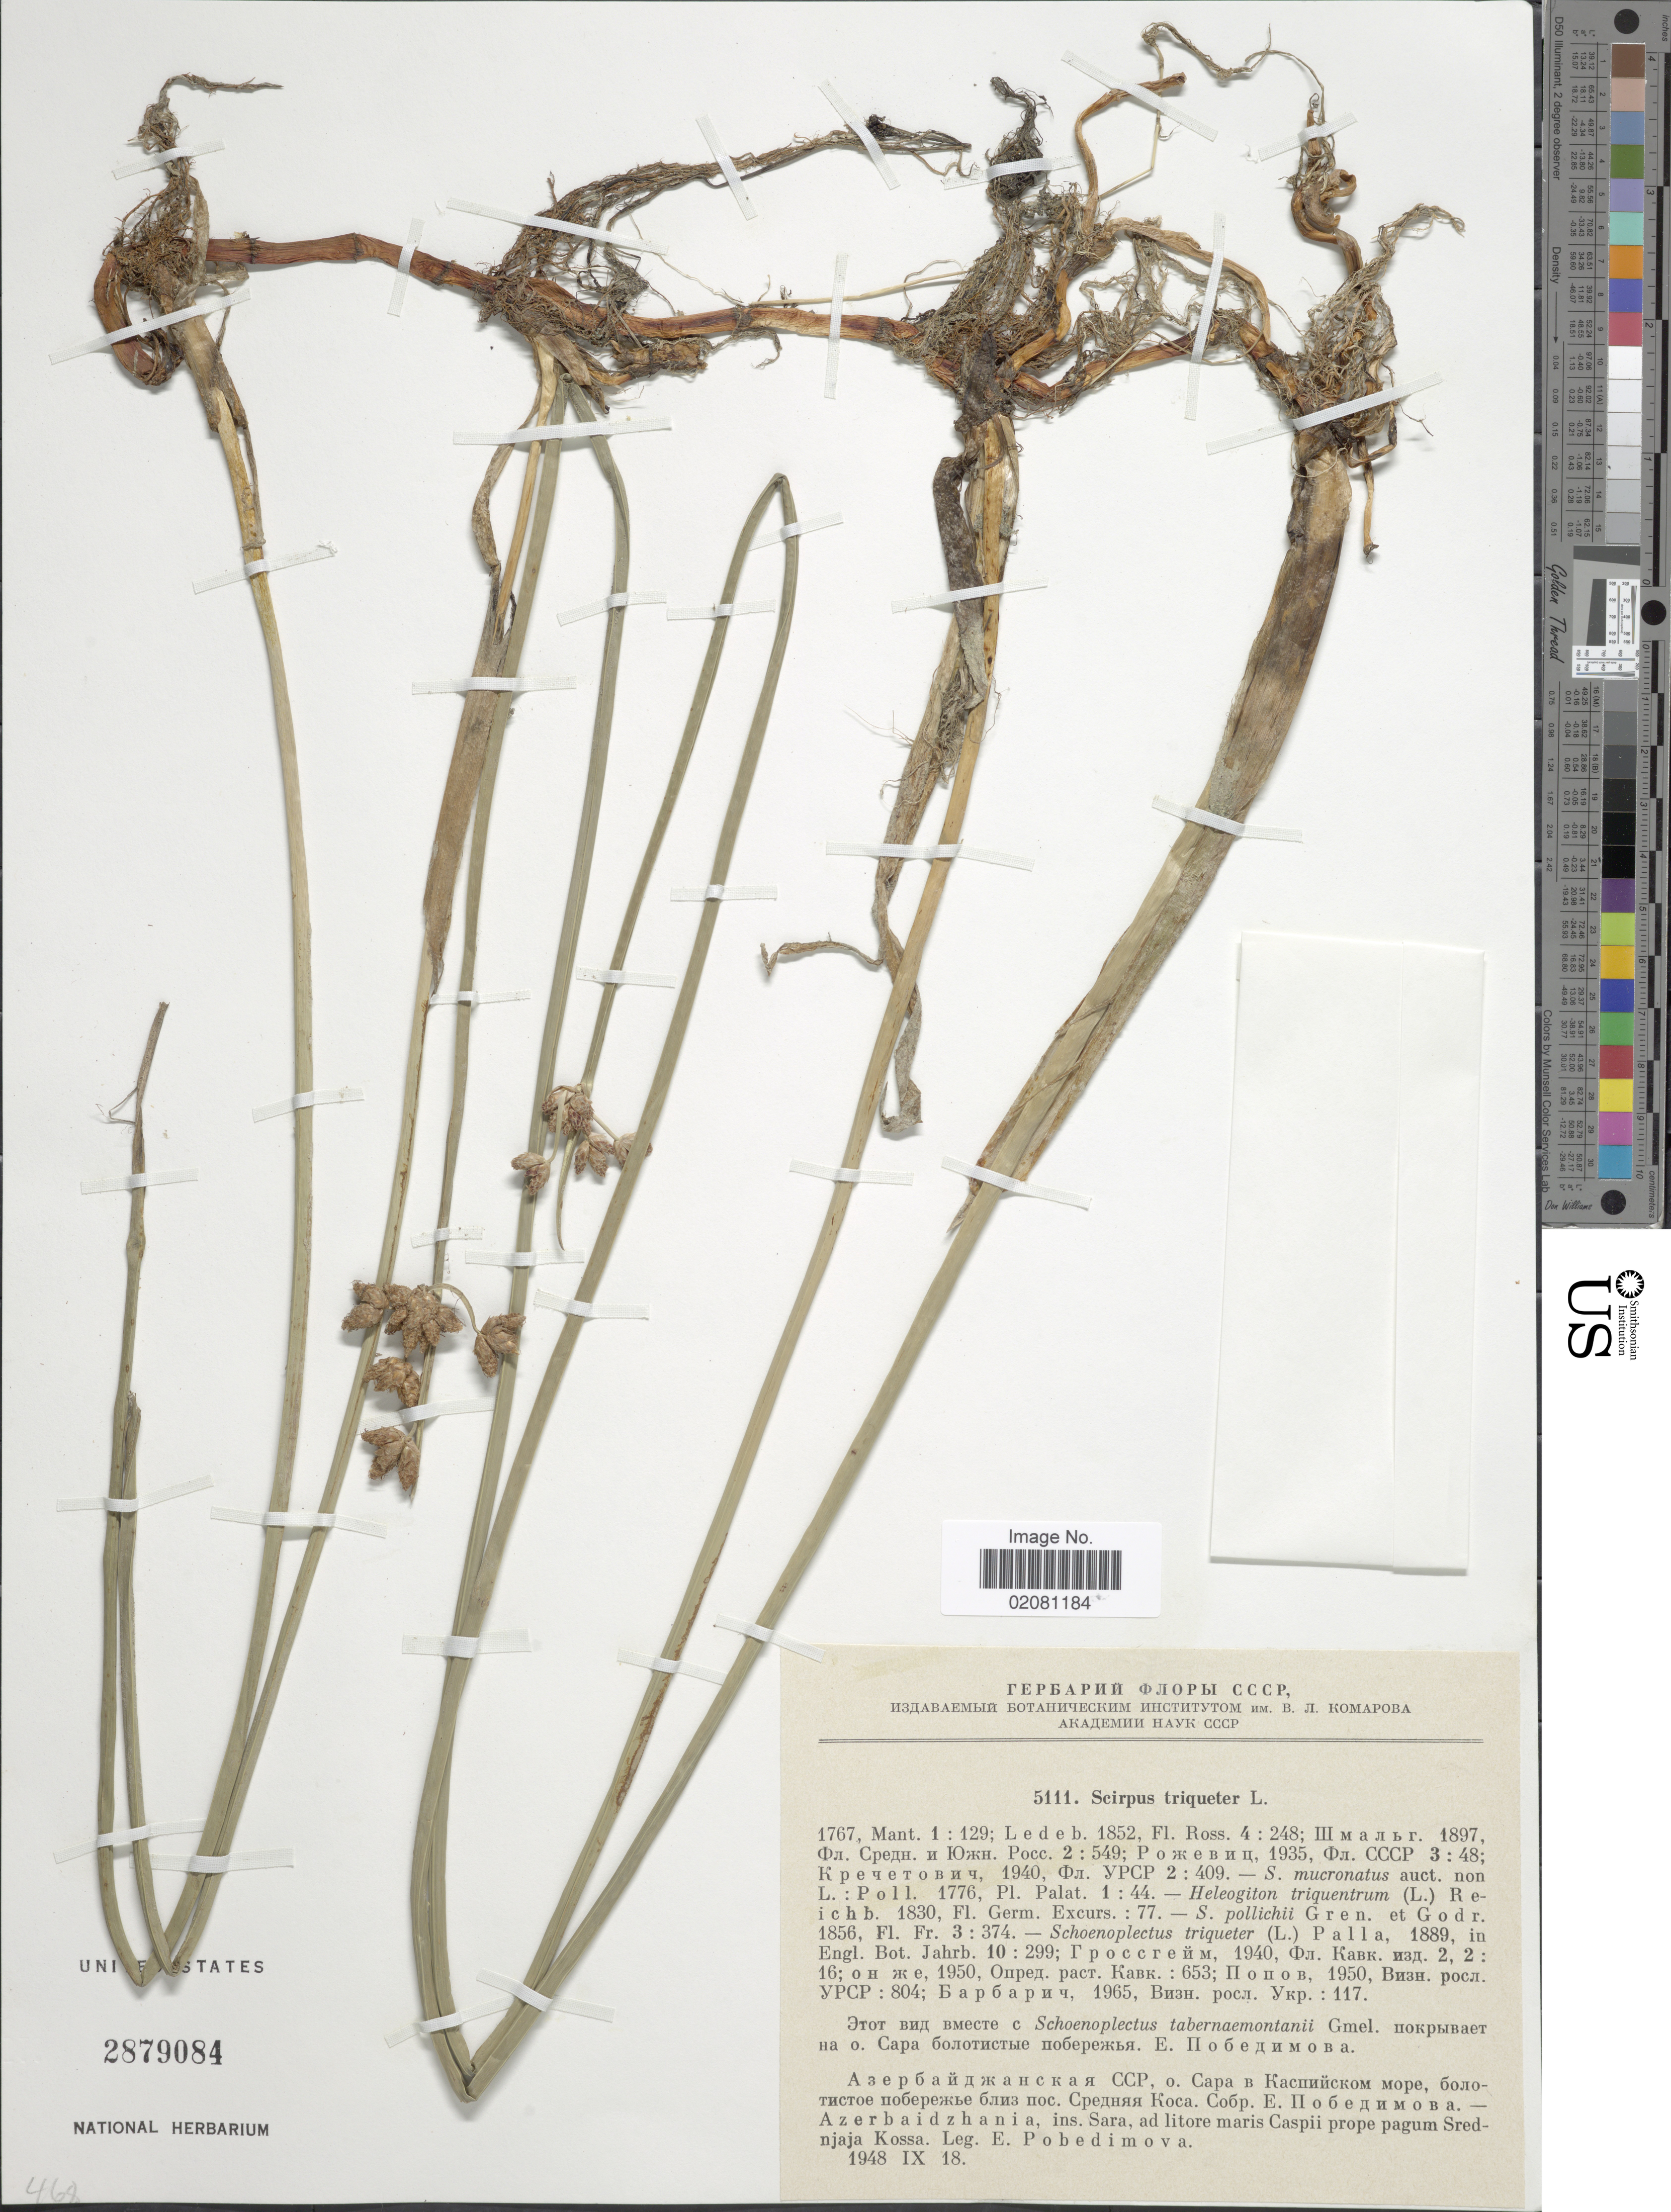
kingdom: Plantae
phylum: Tracheophyta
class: Liliopsida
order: Poales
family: Cyperaceae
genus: Schoenoplectus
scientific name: Schoenoplectus triqueter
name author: (L.) Palla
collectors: E. Pobedimova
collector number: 5111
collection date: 1948-09-18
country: Azerbaijan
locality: Azerbaidzhania, ins. Sara, ad litore maris Caspii prope pagum Srednjaja Kossa.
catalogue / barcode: US 2879084